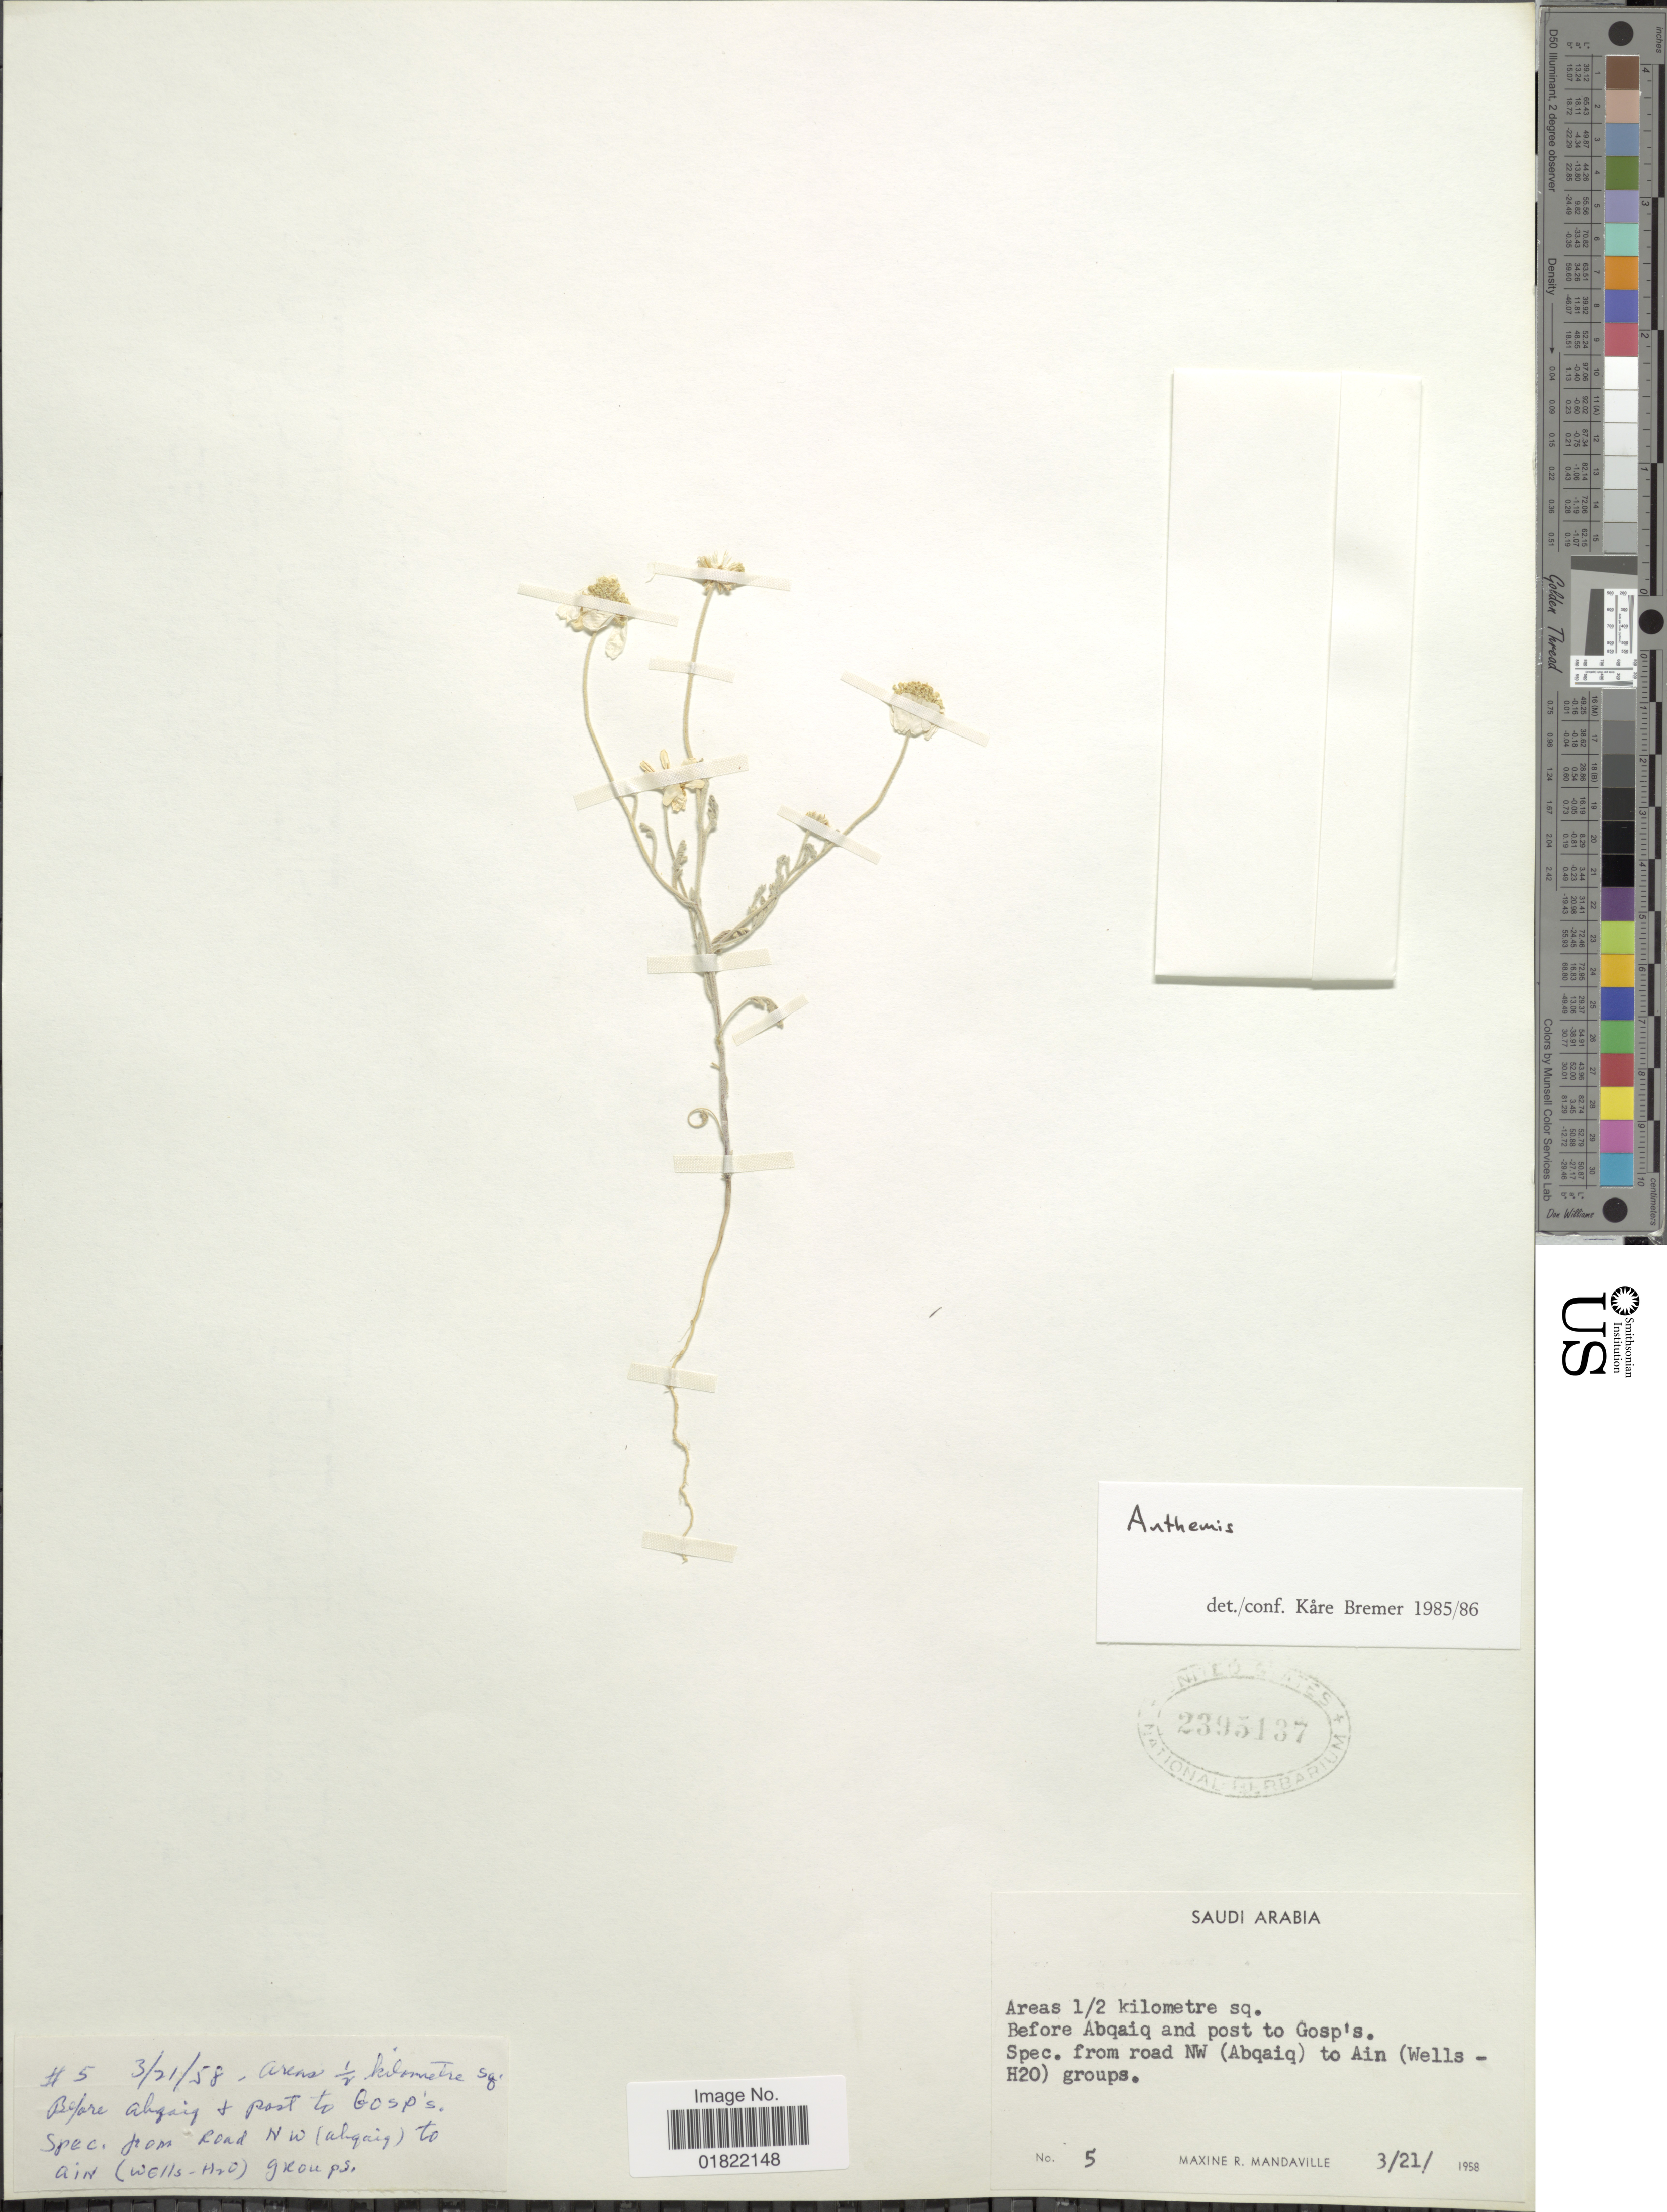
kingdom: Plantae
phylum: Tracheophyta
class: Magnoliopsida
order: Asterales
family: Asteraceae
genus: Anthemis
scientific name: Anthemis sp.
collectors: M. Mandaville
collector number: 5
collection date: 1958-03-21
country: Saudi Arabia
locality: Areas 1/2 kilometre sq. Before Abqaiq and post to Gosp's. Spec. from road NW (Abqaiq) to Ain (Wells-H20) groups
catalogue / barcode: US 2395137